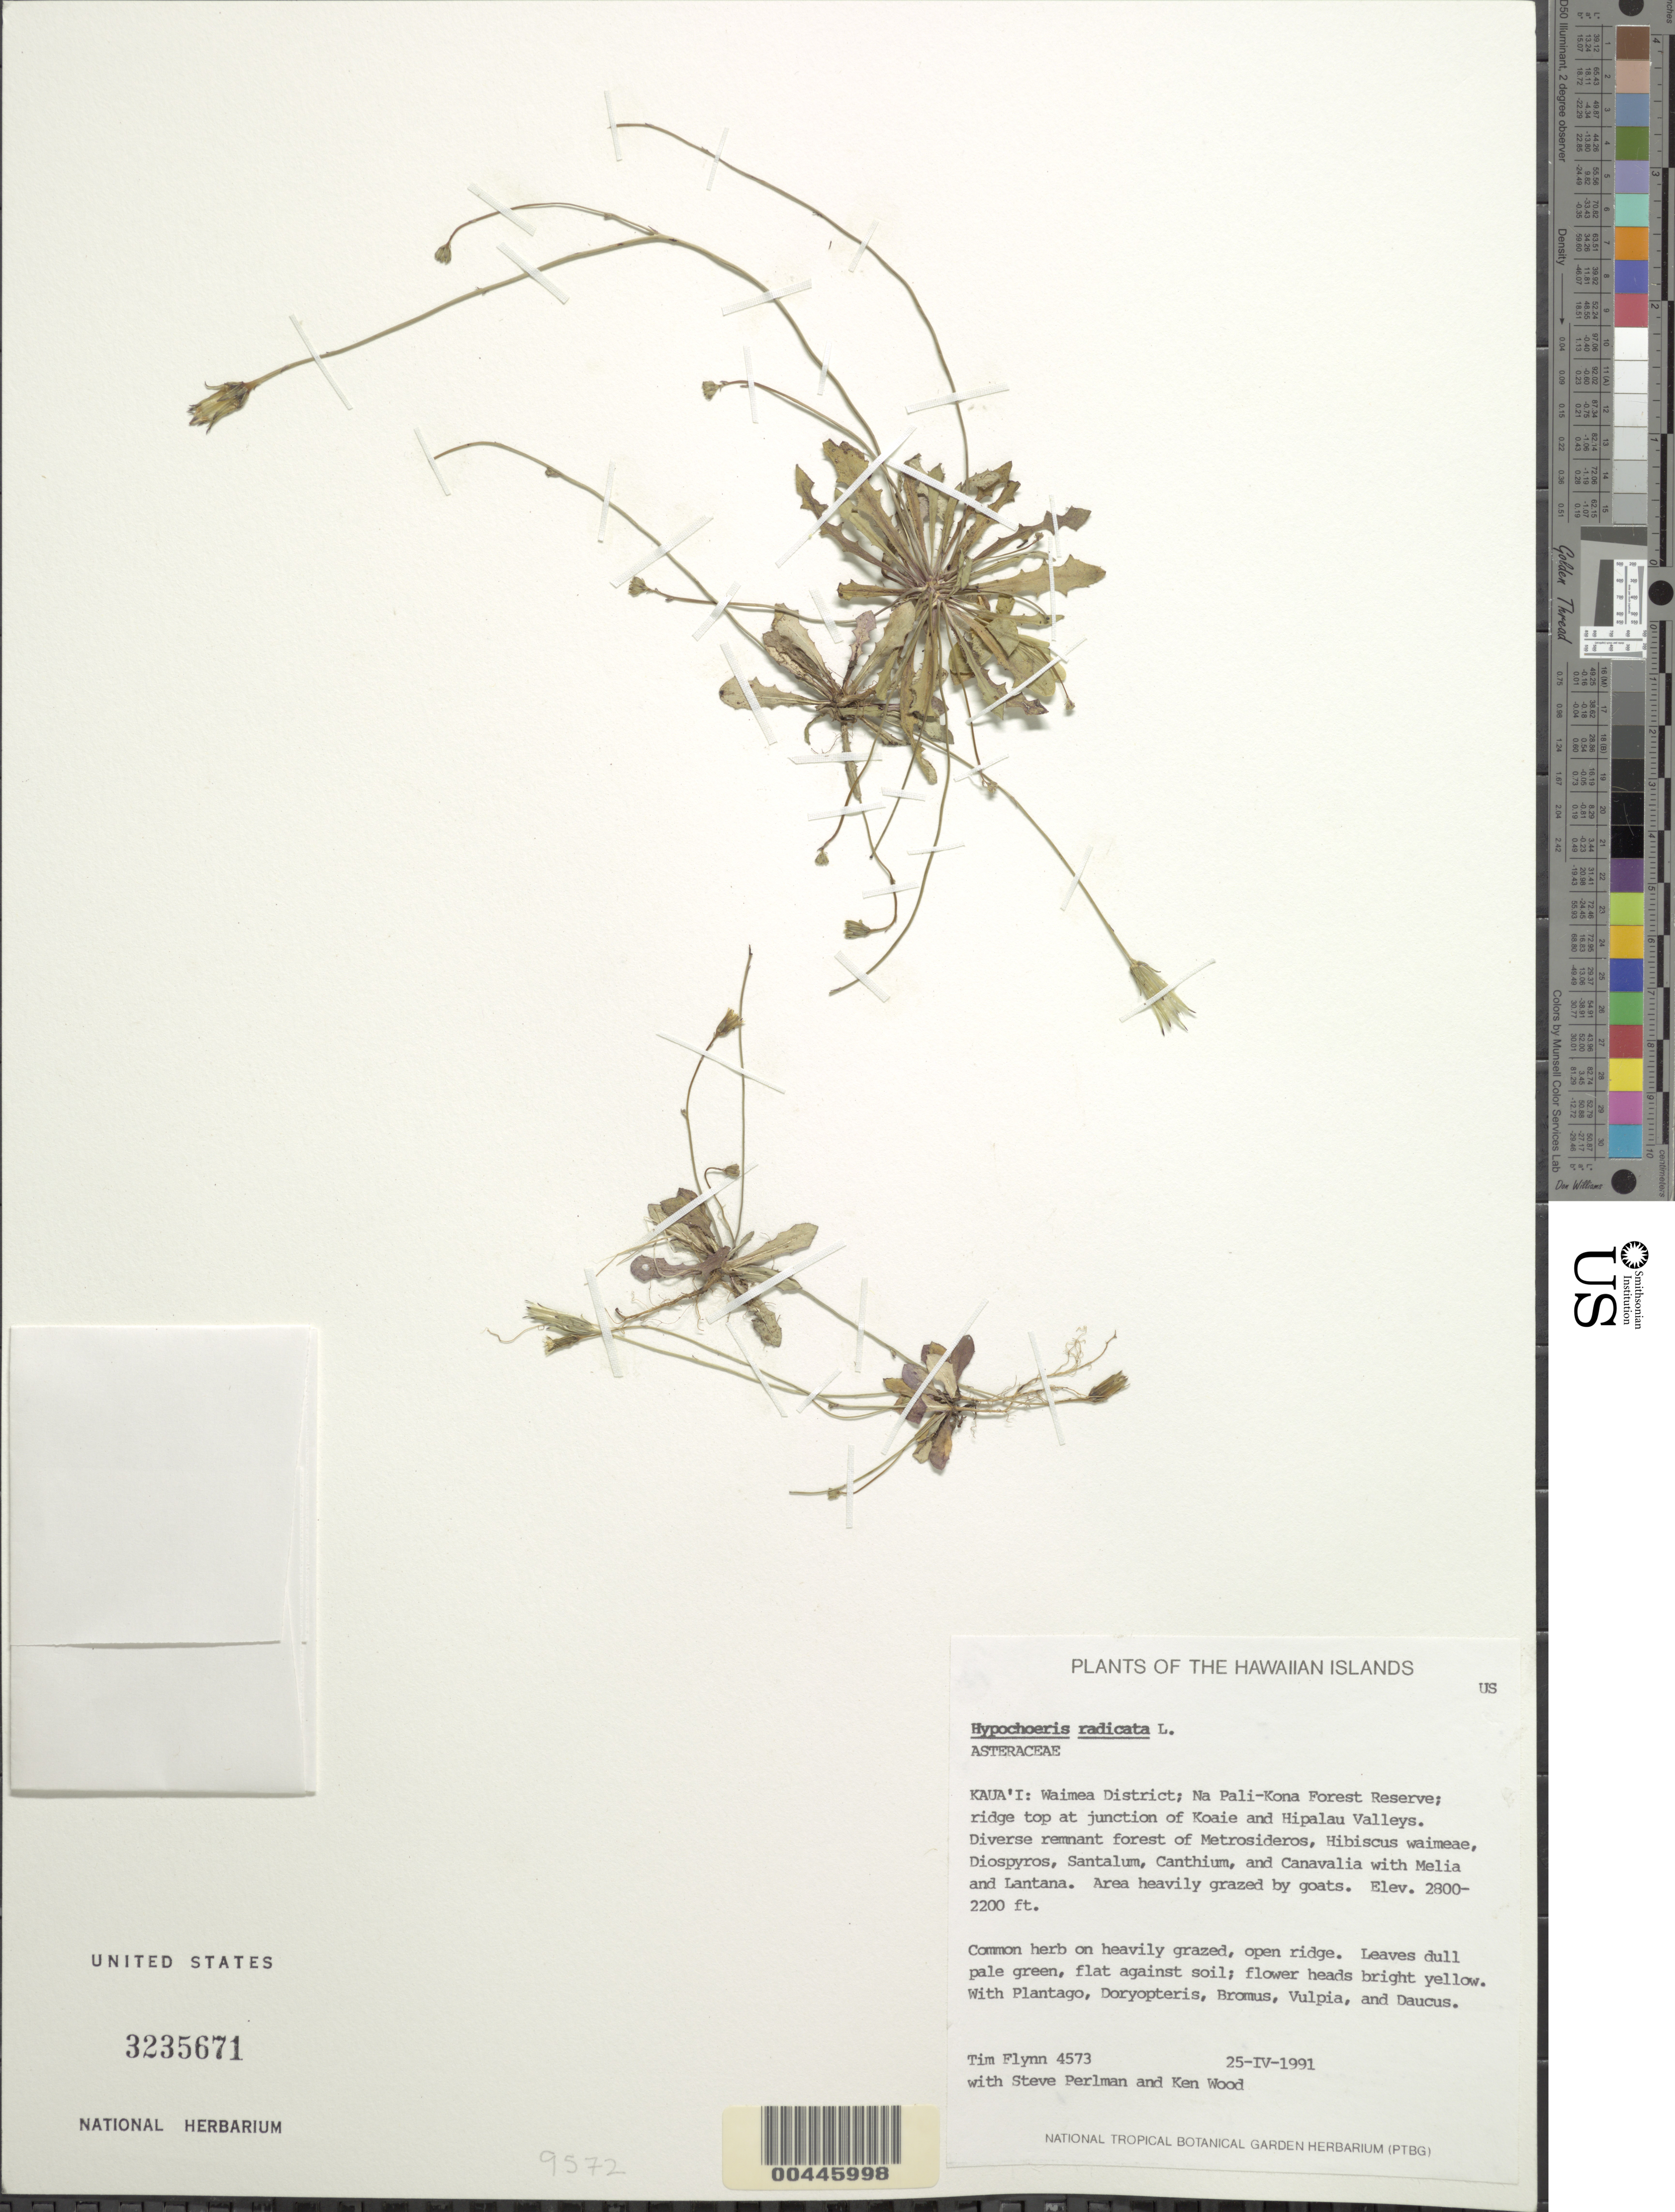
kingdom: Plantae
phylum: Tracheophyta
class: Magnoliopsida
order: Asterales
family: Asteraceae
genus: Hypochaeris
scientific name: Hypochaeris glabra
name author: L.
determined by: Mailhos, Ary, (MVFA), Universidad de la Republica (URUGUAY)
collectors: T. W. Flynn, S. P. Perlman & K. Wood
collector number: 4573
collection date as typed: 25 Apr 1991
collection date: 1991-04-25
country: United States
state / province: Hawaii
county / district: Kauai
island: Kaua'i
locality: Waimea Dist., Na Pali Kona For Res, ridge top at jct. of Koaie and Hipalau Valleys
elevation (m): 853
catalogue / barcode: US 3235671